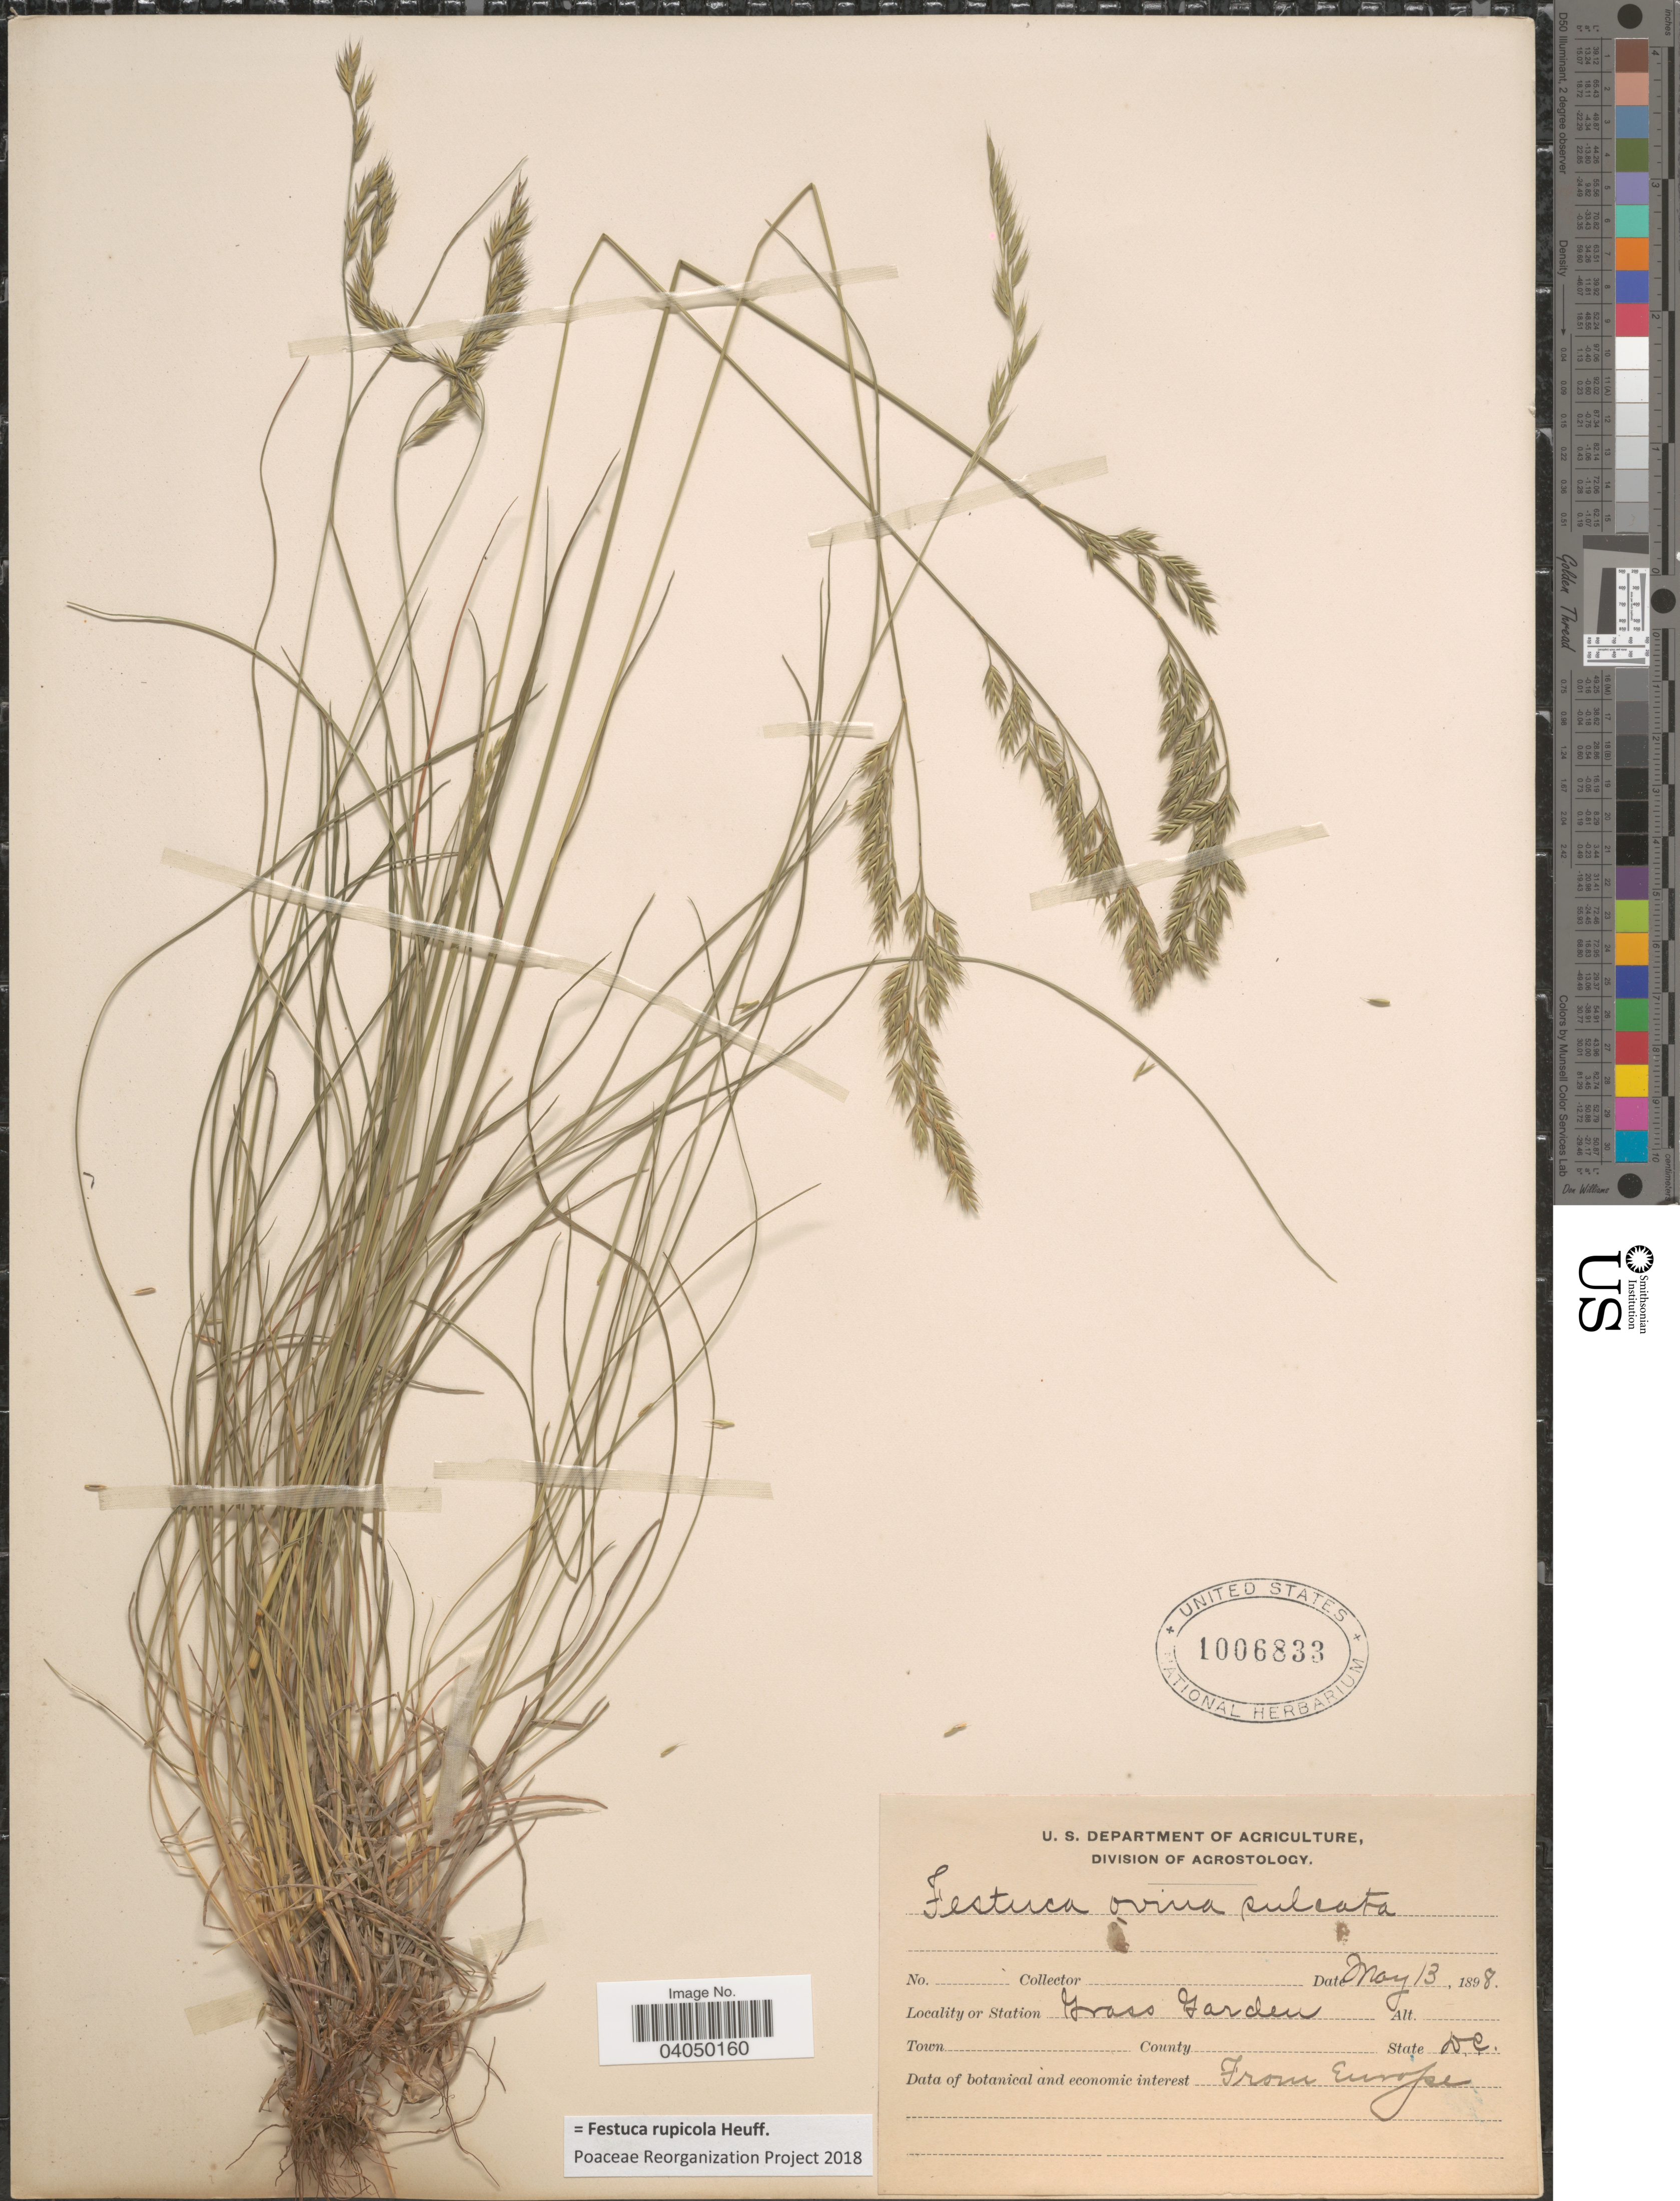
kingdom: Plantae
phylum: Tracheophyta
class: Liliopsida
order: Poales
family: Poaceae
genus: Festuca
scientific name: Festuca rupicola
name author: Heuff.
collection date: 1898-05-13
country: United States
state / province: District of Columbia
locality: Grass Garden.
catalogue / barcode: US 1006833